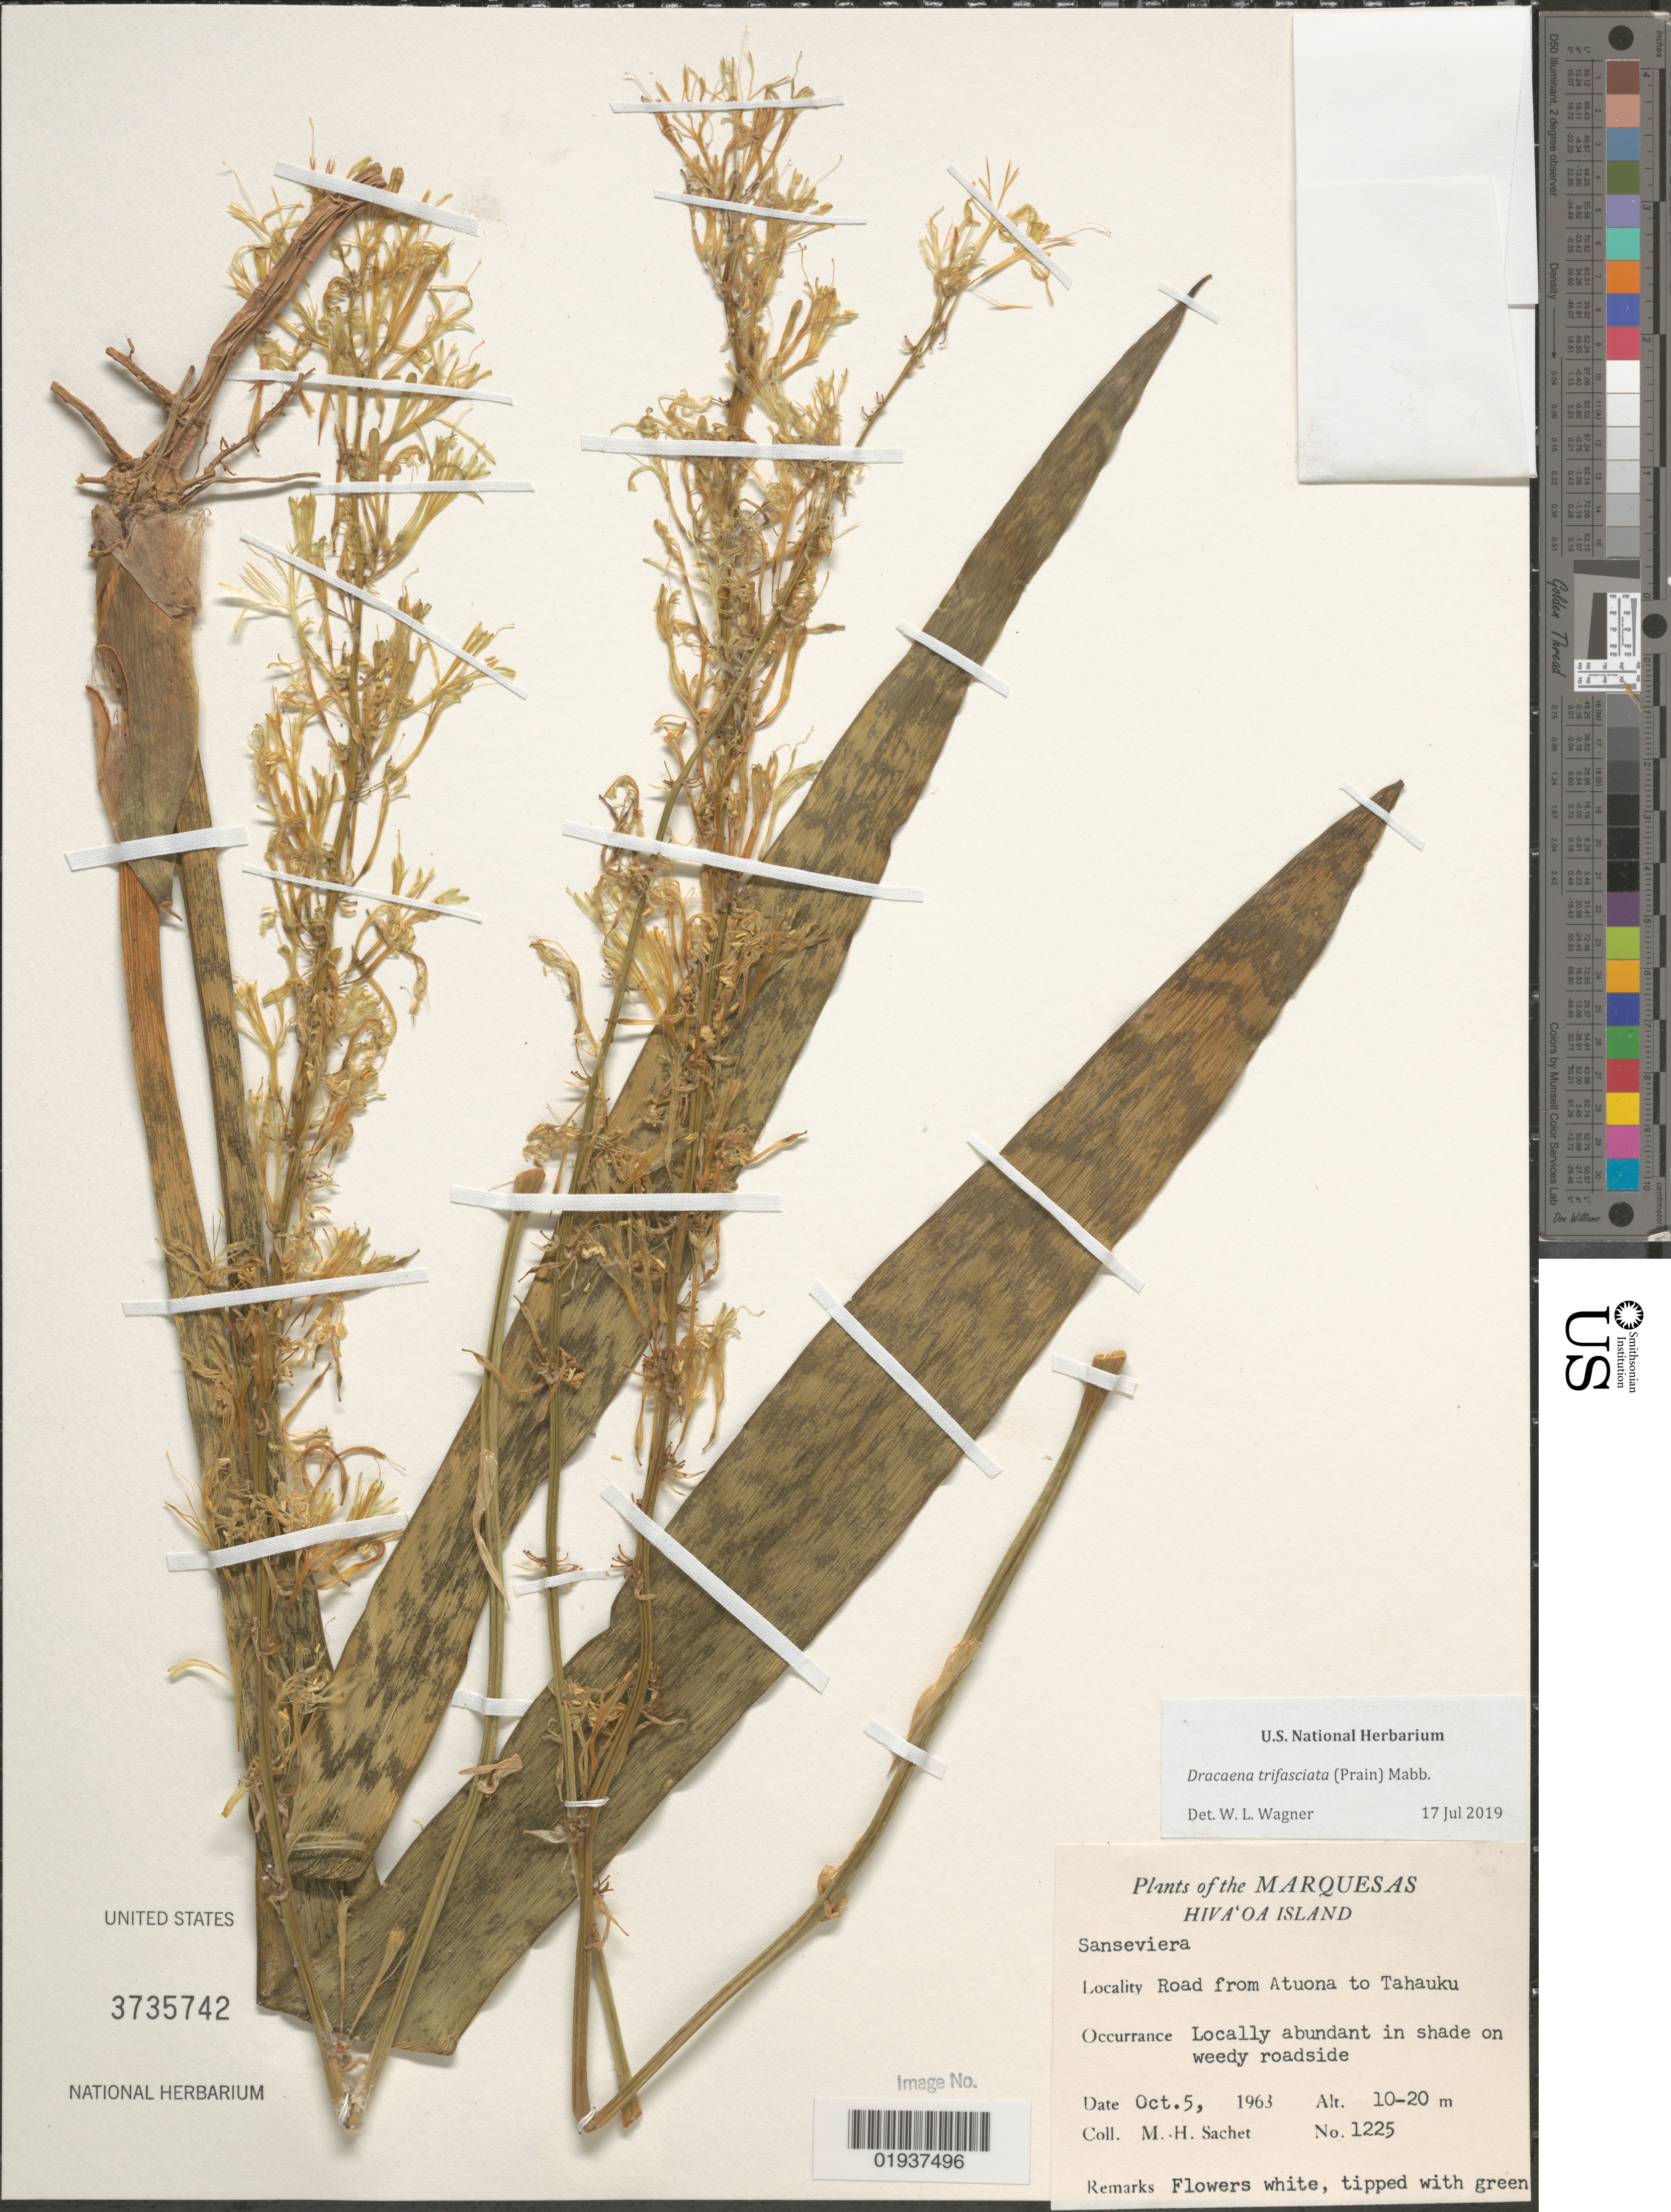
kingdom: Plantae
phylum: Tracheophyta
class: Liliopsida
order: Asparagales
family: Asparagaceae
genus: Dracaena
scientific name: Dracaena trifasciata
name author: (Prain) Mabb.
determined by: Wagner, W. L., (BOT), Smithsonian Institution - National Museum of Natural History (UNITED STATES)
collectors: M.-H. Sachet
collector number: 1225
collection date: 1963-10-05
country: French Polynesia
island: Hiva Oa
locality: road from Atuona to Tahauku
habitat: Locally abundant in shade on weedy roadside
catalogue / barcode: US 3735742